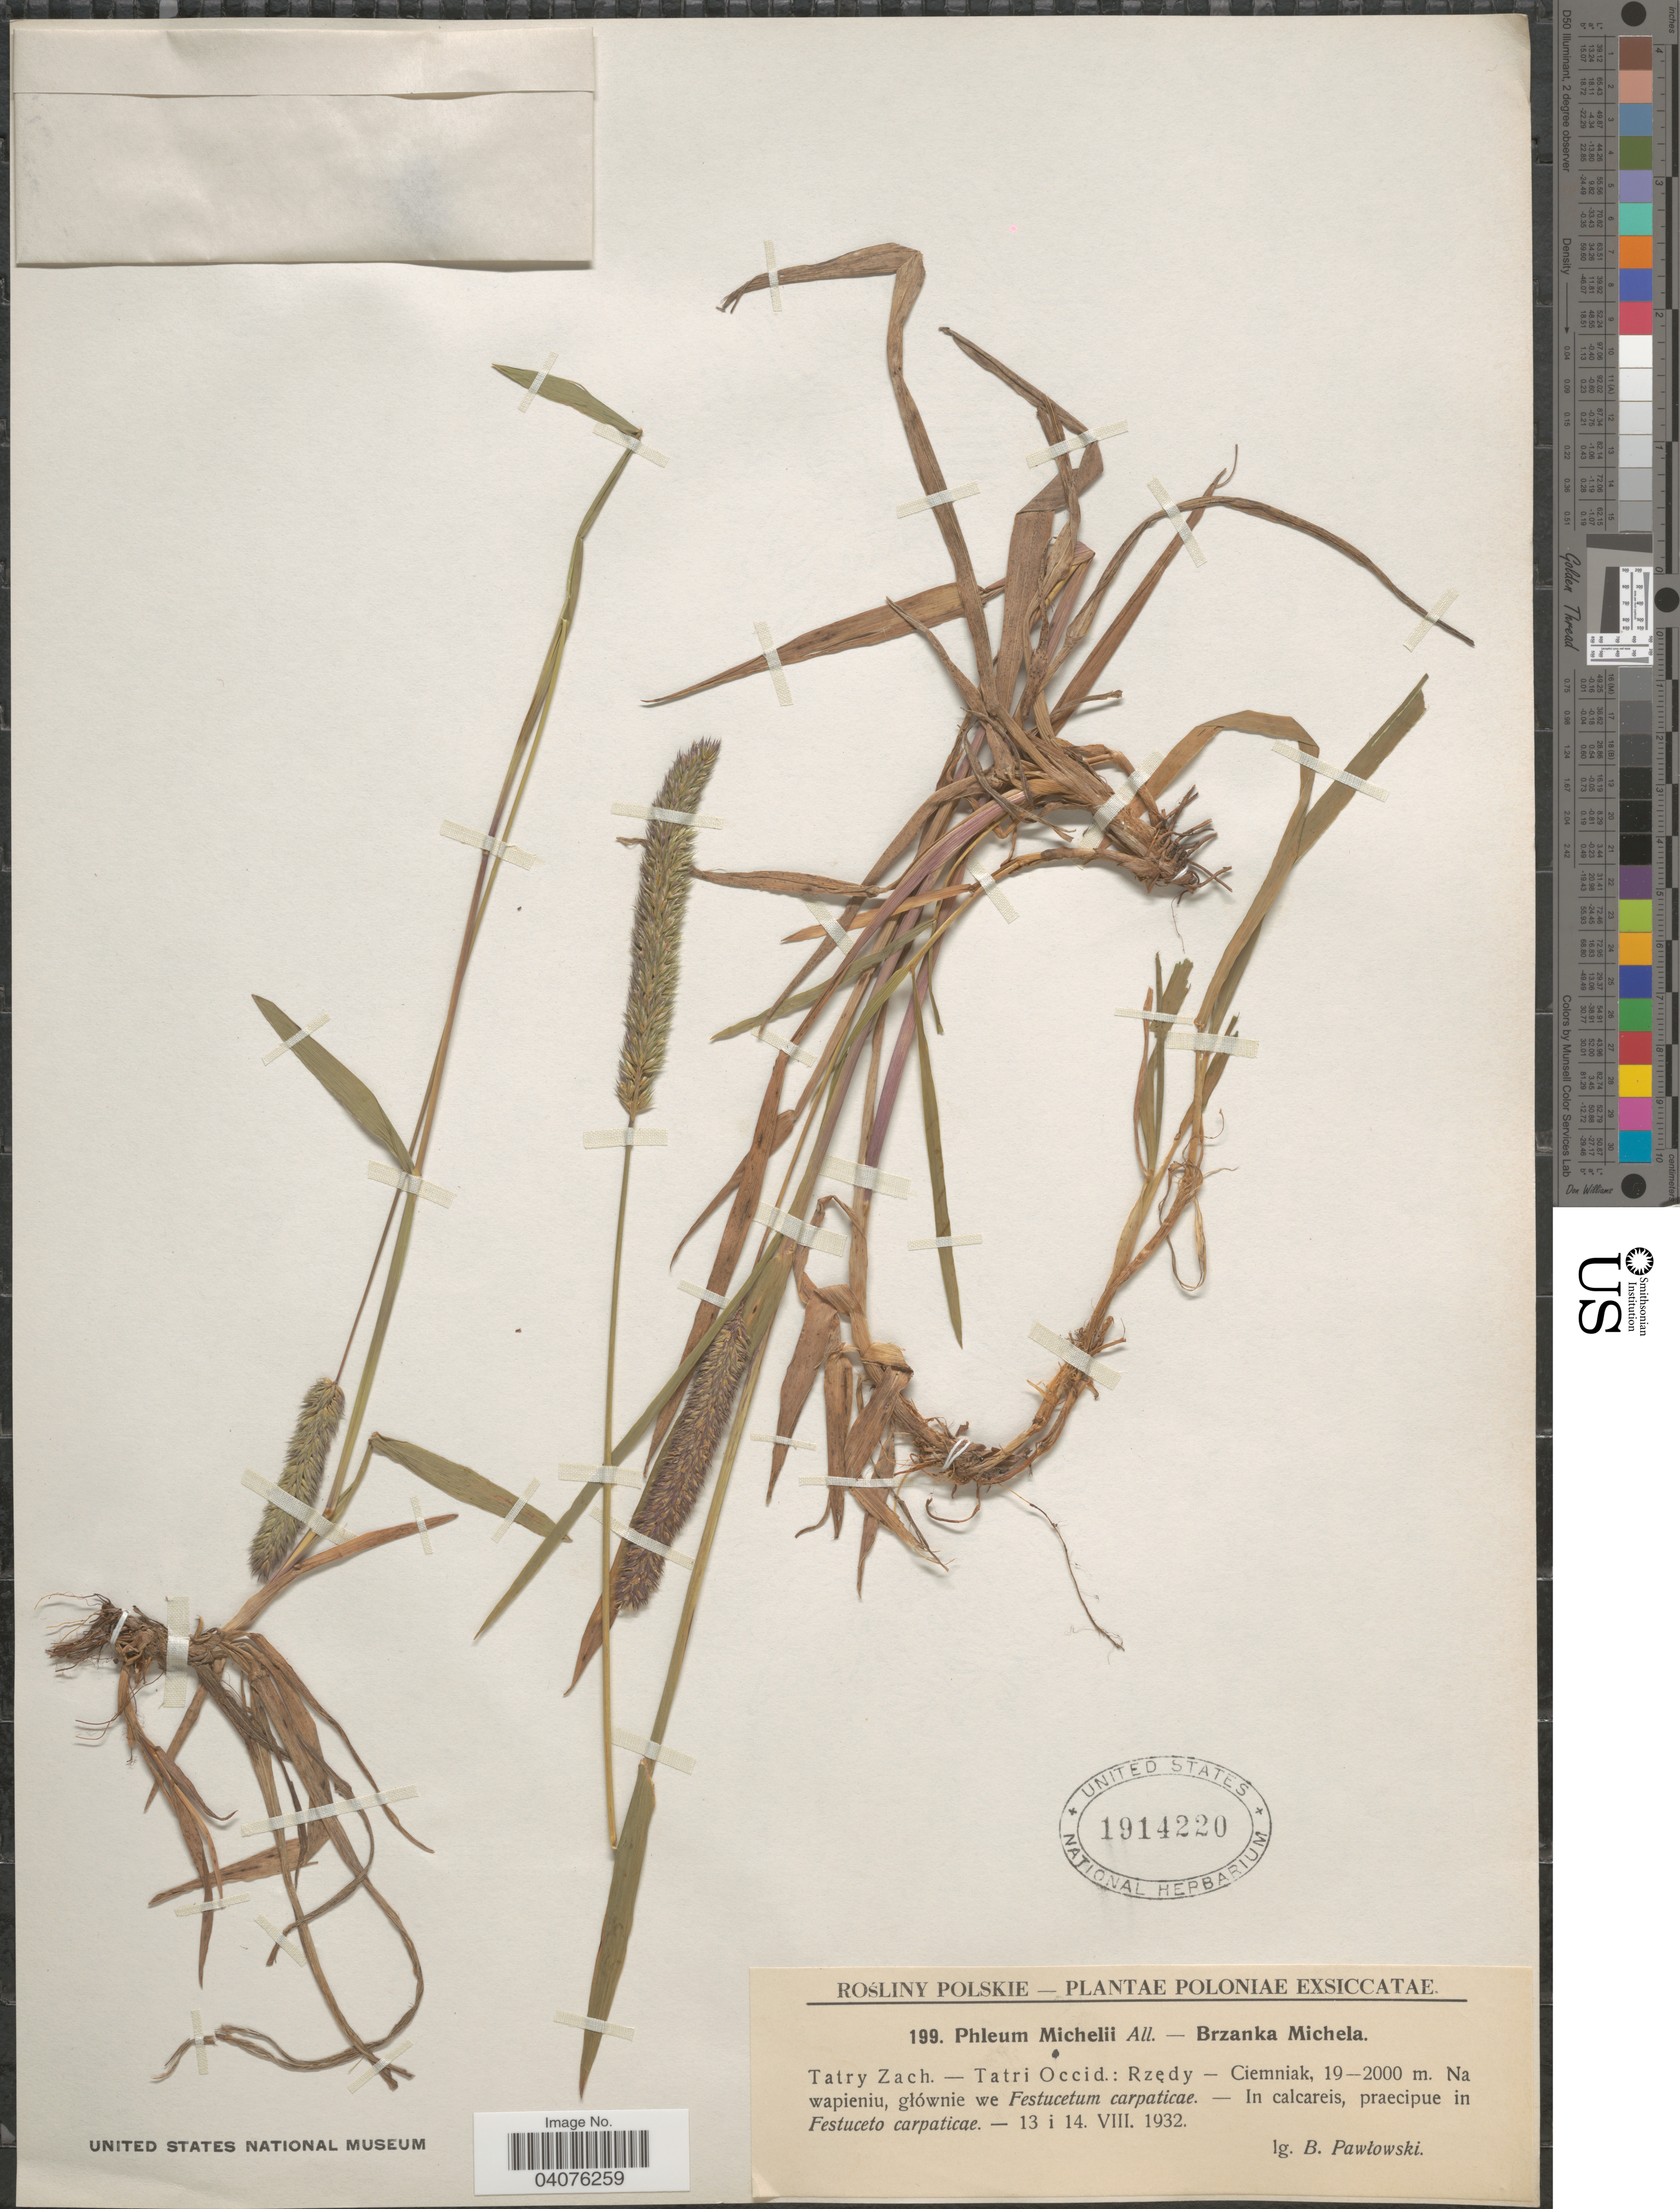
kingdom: Plantae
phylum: Tracheophyta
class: Liliopsida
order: Poales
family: Poaceae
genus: Phleum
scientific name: Phleum michelii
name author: All.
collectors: B. Pawlowski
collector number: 199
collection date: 1932-08-13/1932-08-14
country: Poland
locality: Tatry Zach.-Tatri Occid.: Rzędy-Ciemniak.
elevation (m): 1900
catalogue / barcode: US 1914220